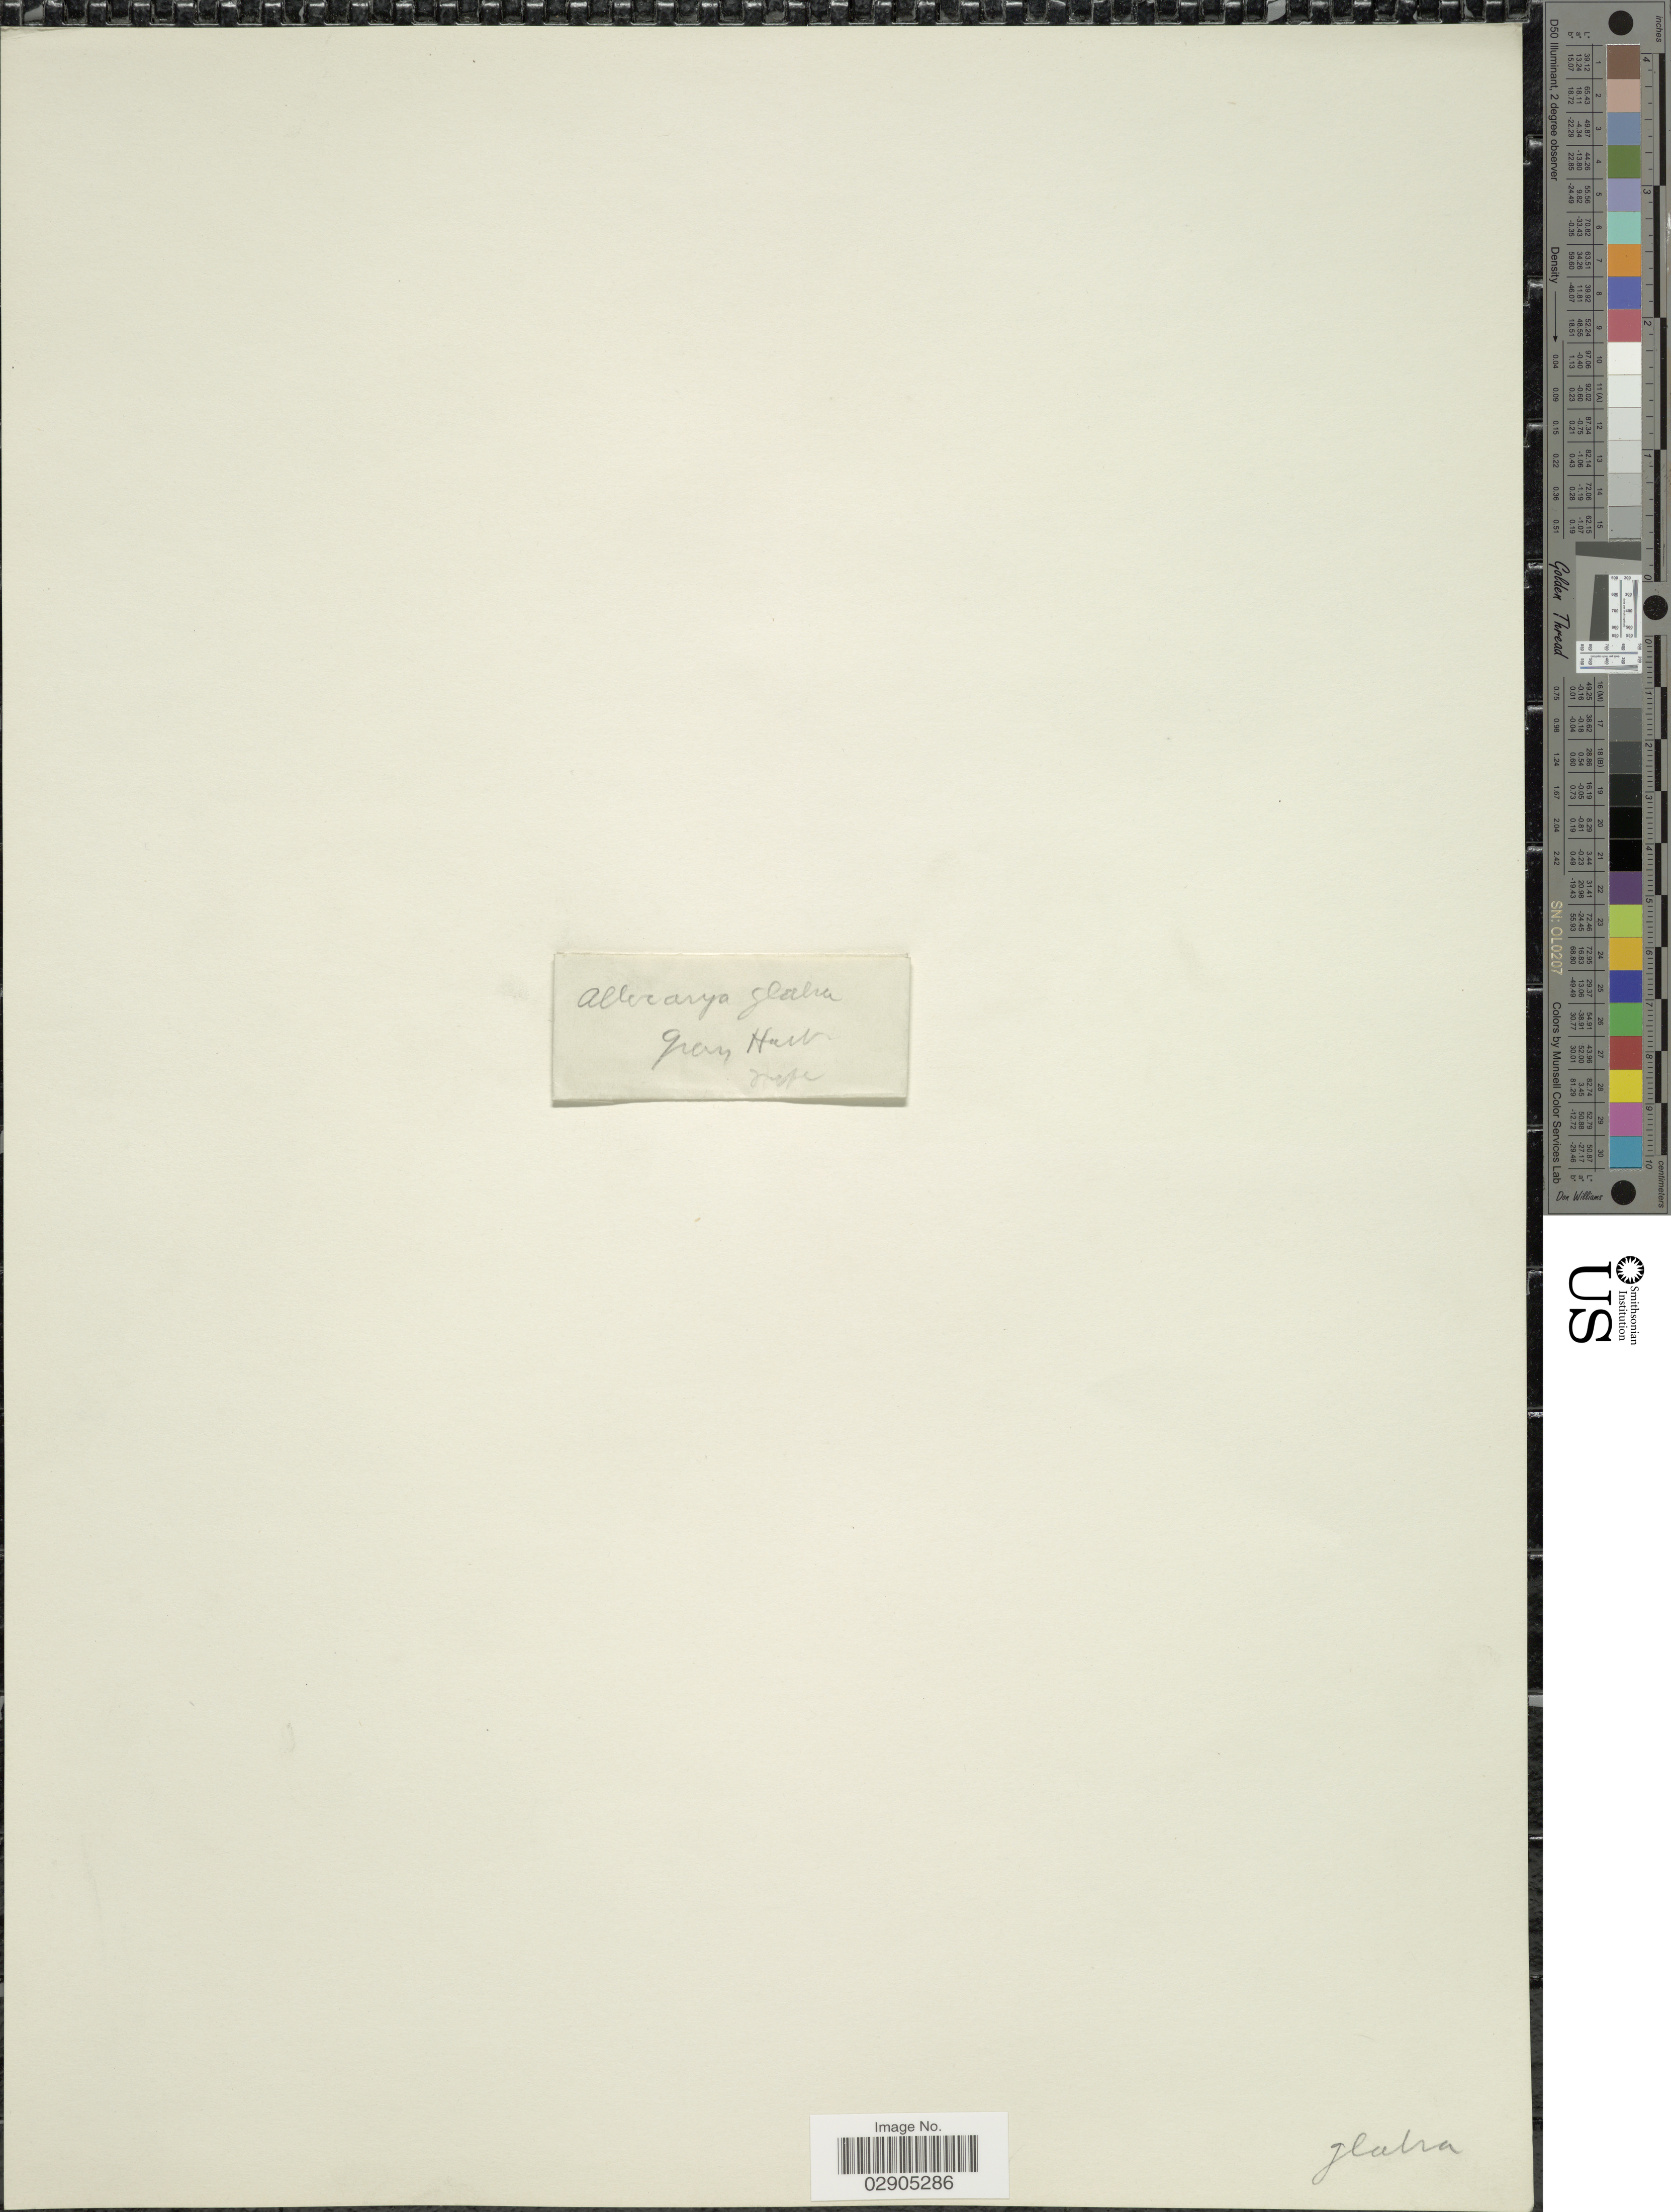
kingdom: Plantae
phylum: Tracheophyta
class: Magnoliopsida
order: Boraginales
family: Boraginaceae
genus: Allocarya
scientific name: Allocarya glabra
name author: (A. Gray) J.F. Macbr.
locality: Gray Hatt. [unsure placement] [interpreted]